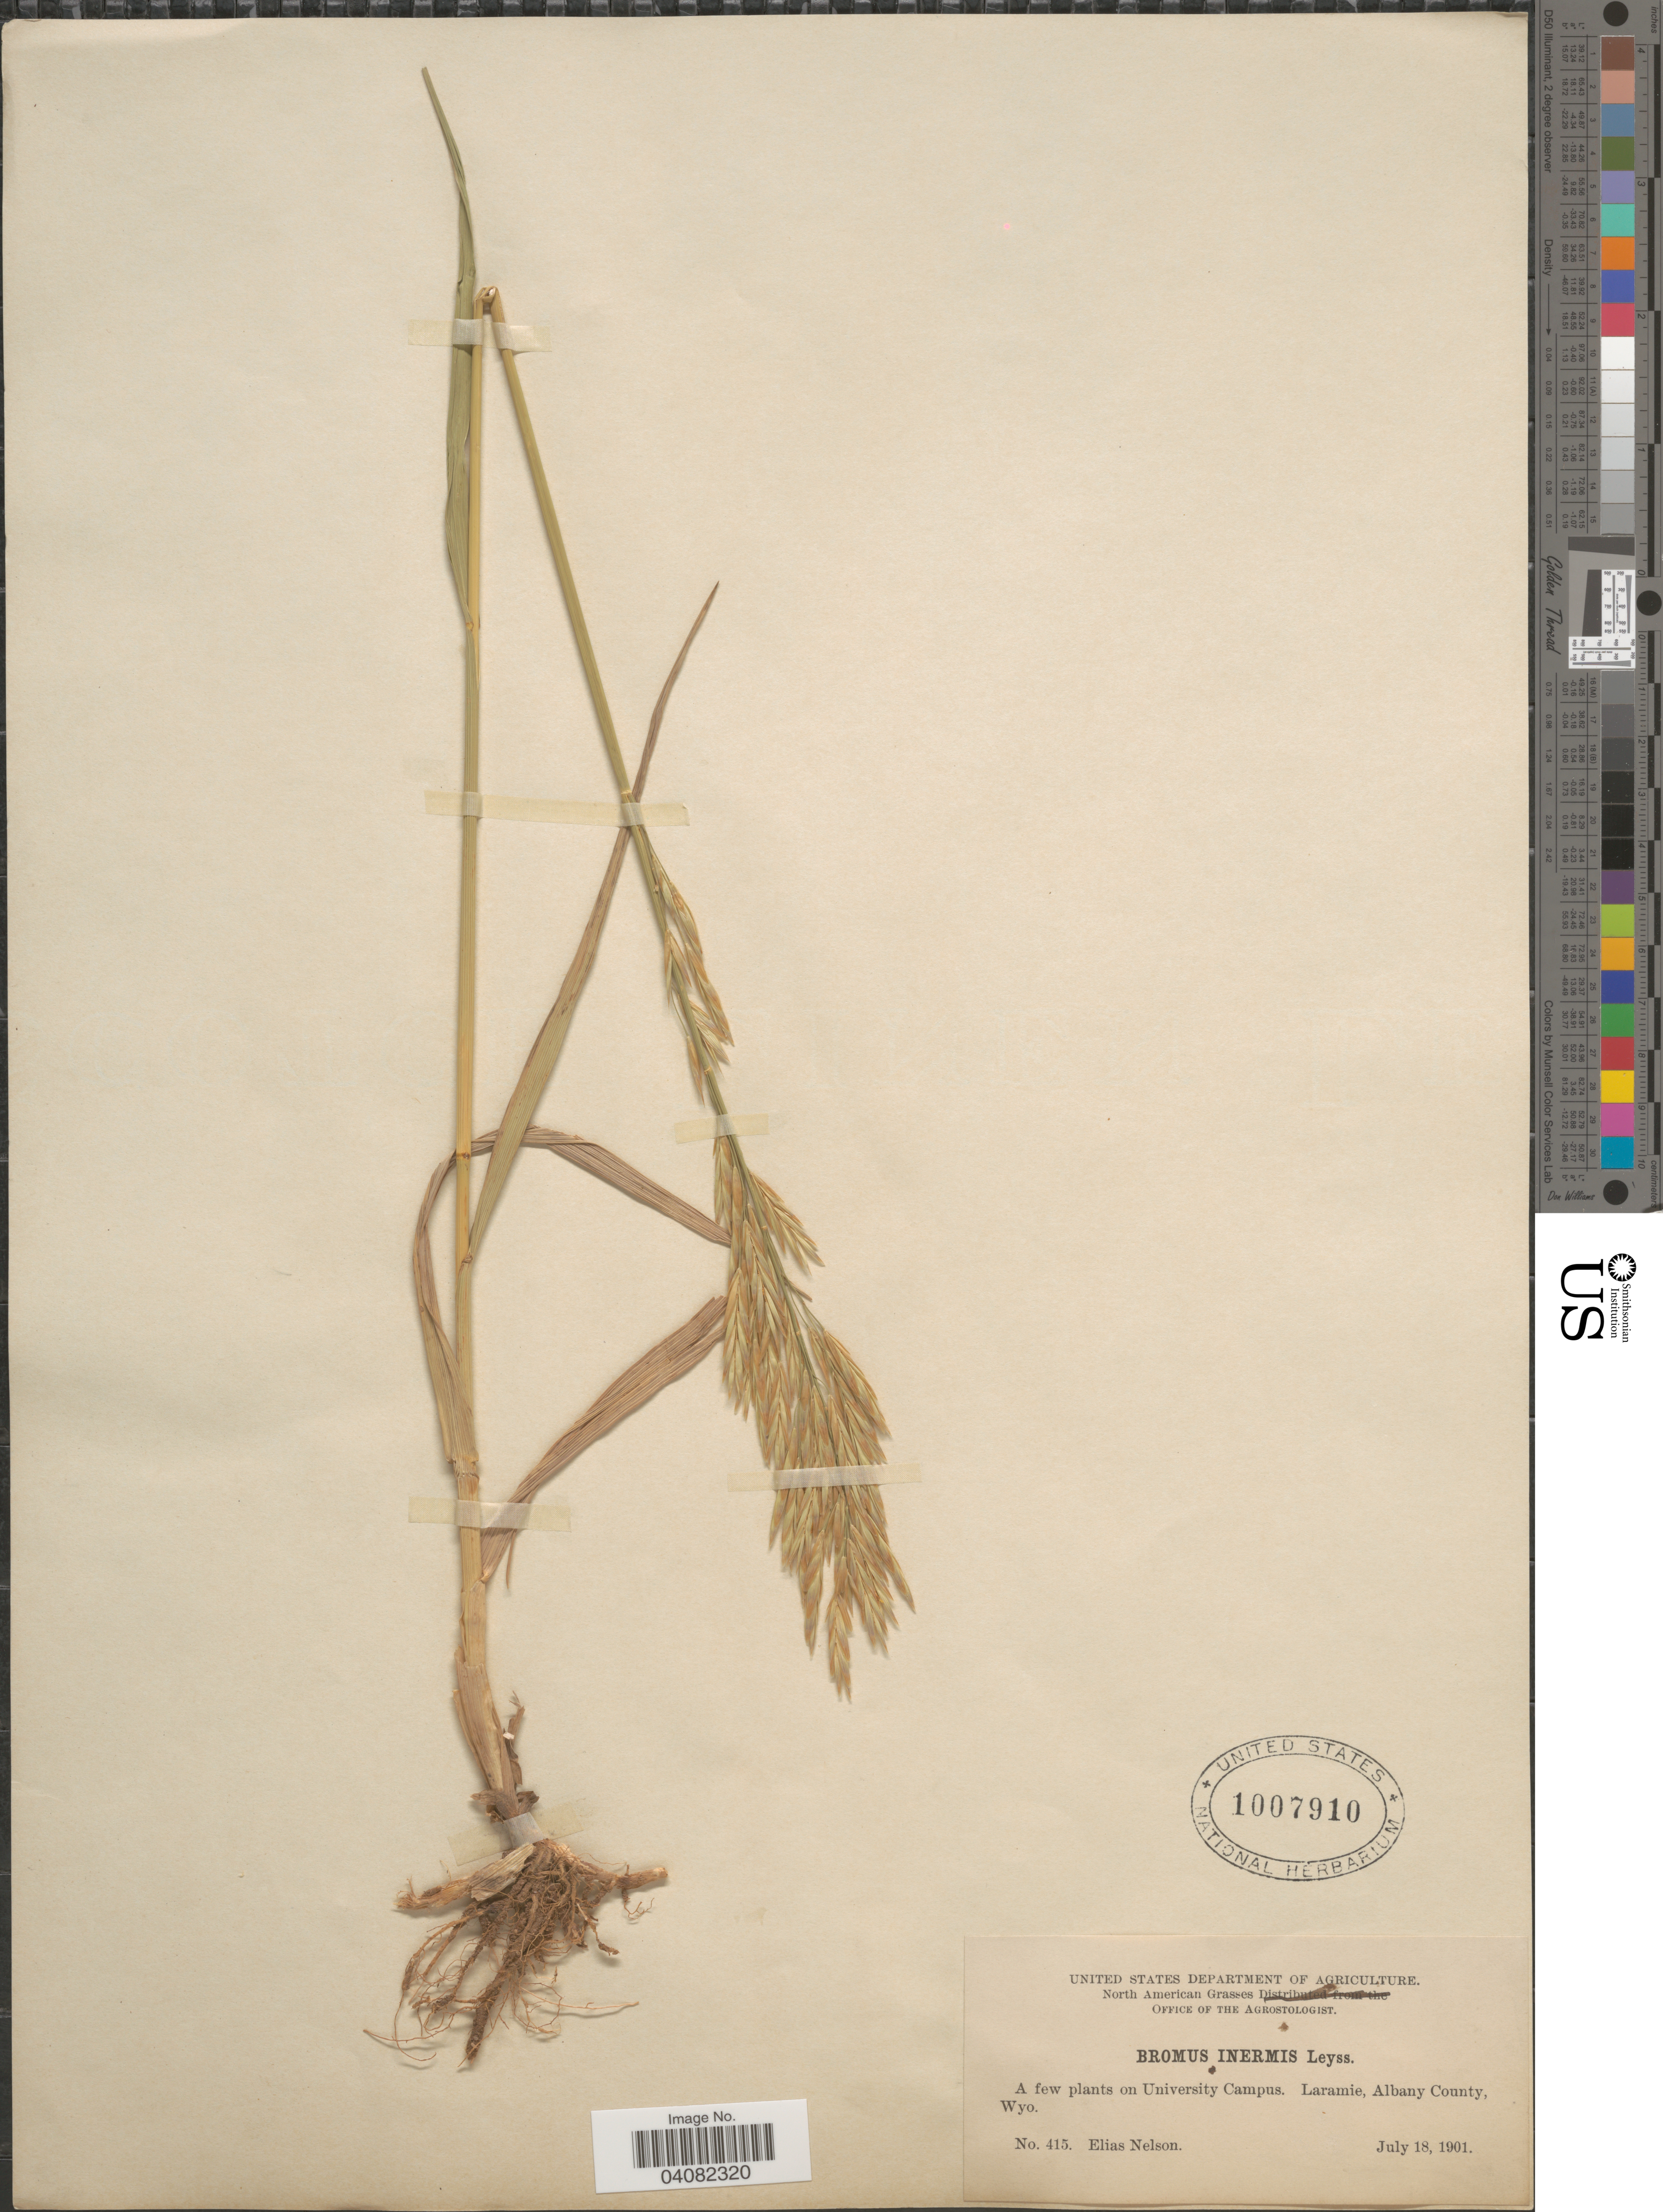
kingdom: Plantae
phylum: Tracheophyta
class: Liliopsida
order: Poales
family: Poaceae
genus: Bromus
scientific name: Bromus inermis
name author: Leyss.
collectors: E. Nelson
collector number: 415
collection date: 1901-07-18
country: United States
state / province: Wyoming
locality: On University Campus. Laramie, Albany County.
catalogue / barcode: US 1007910